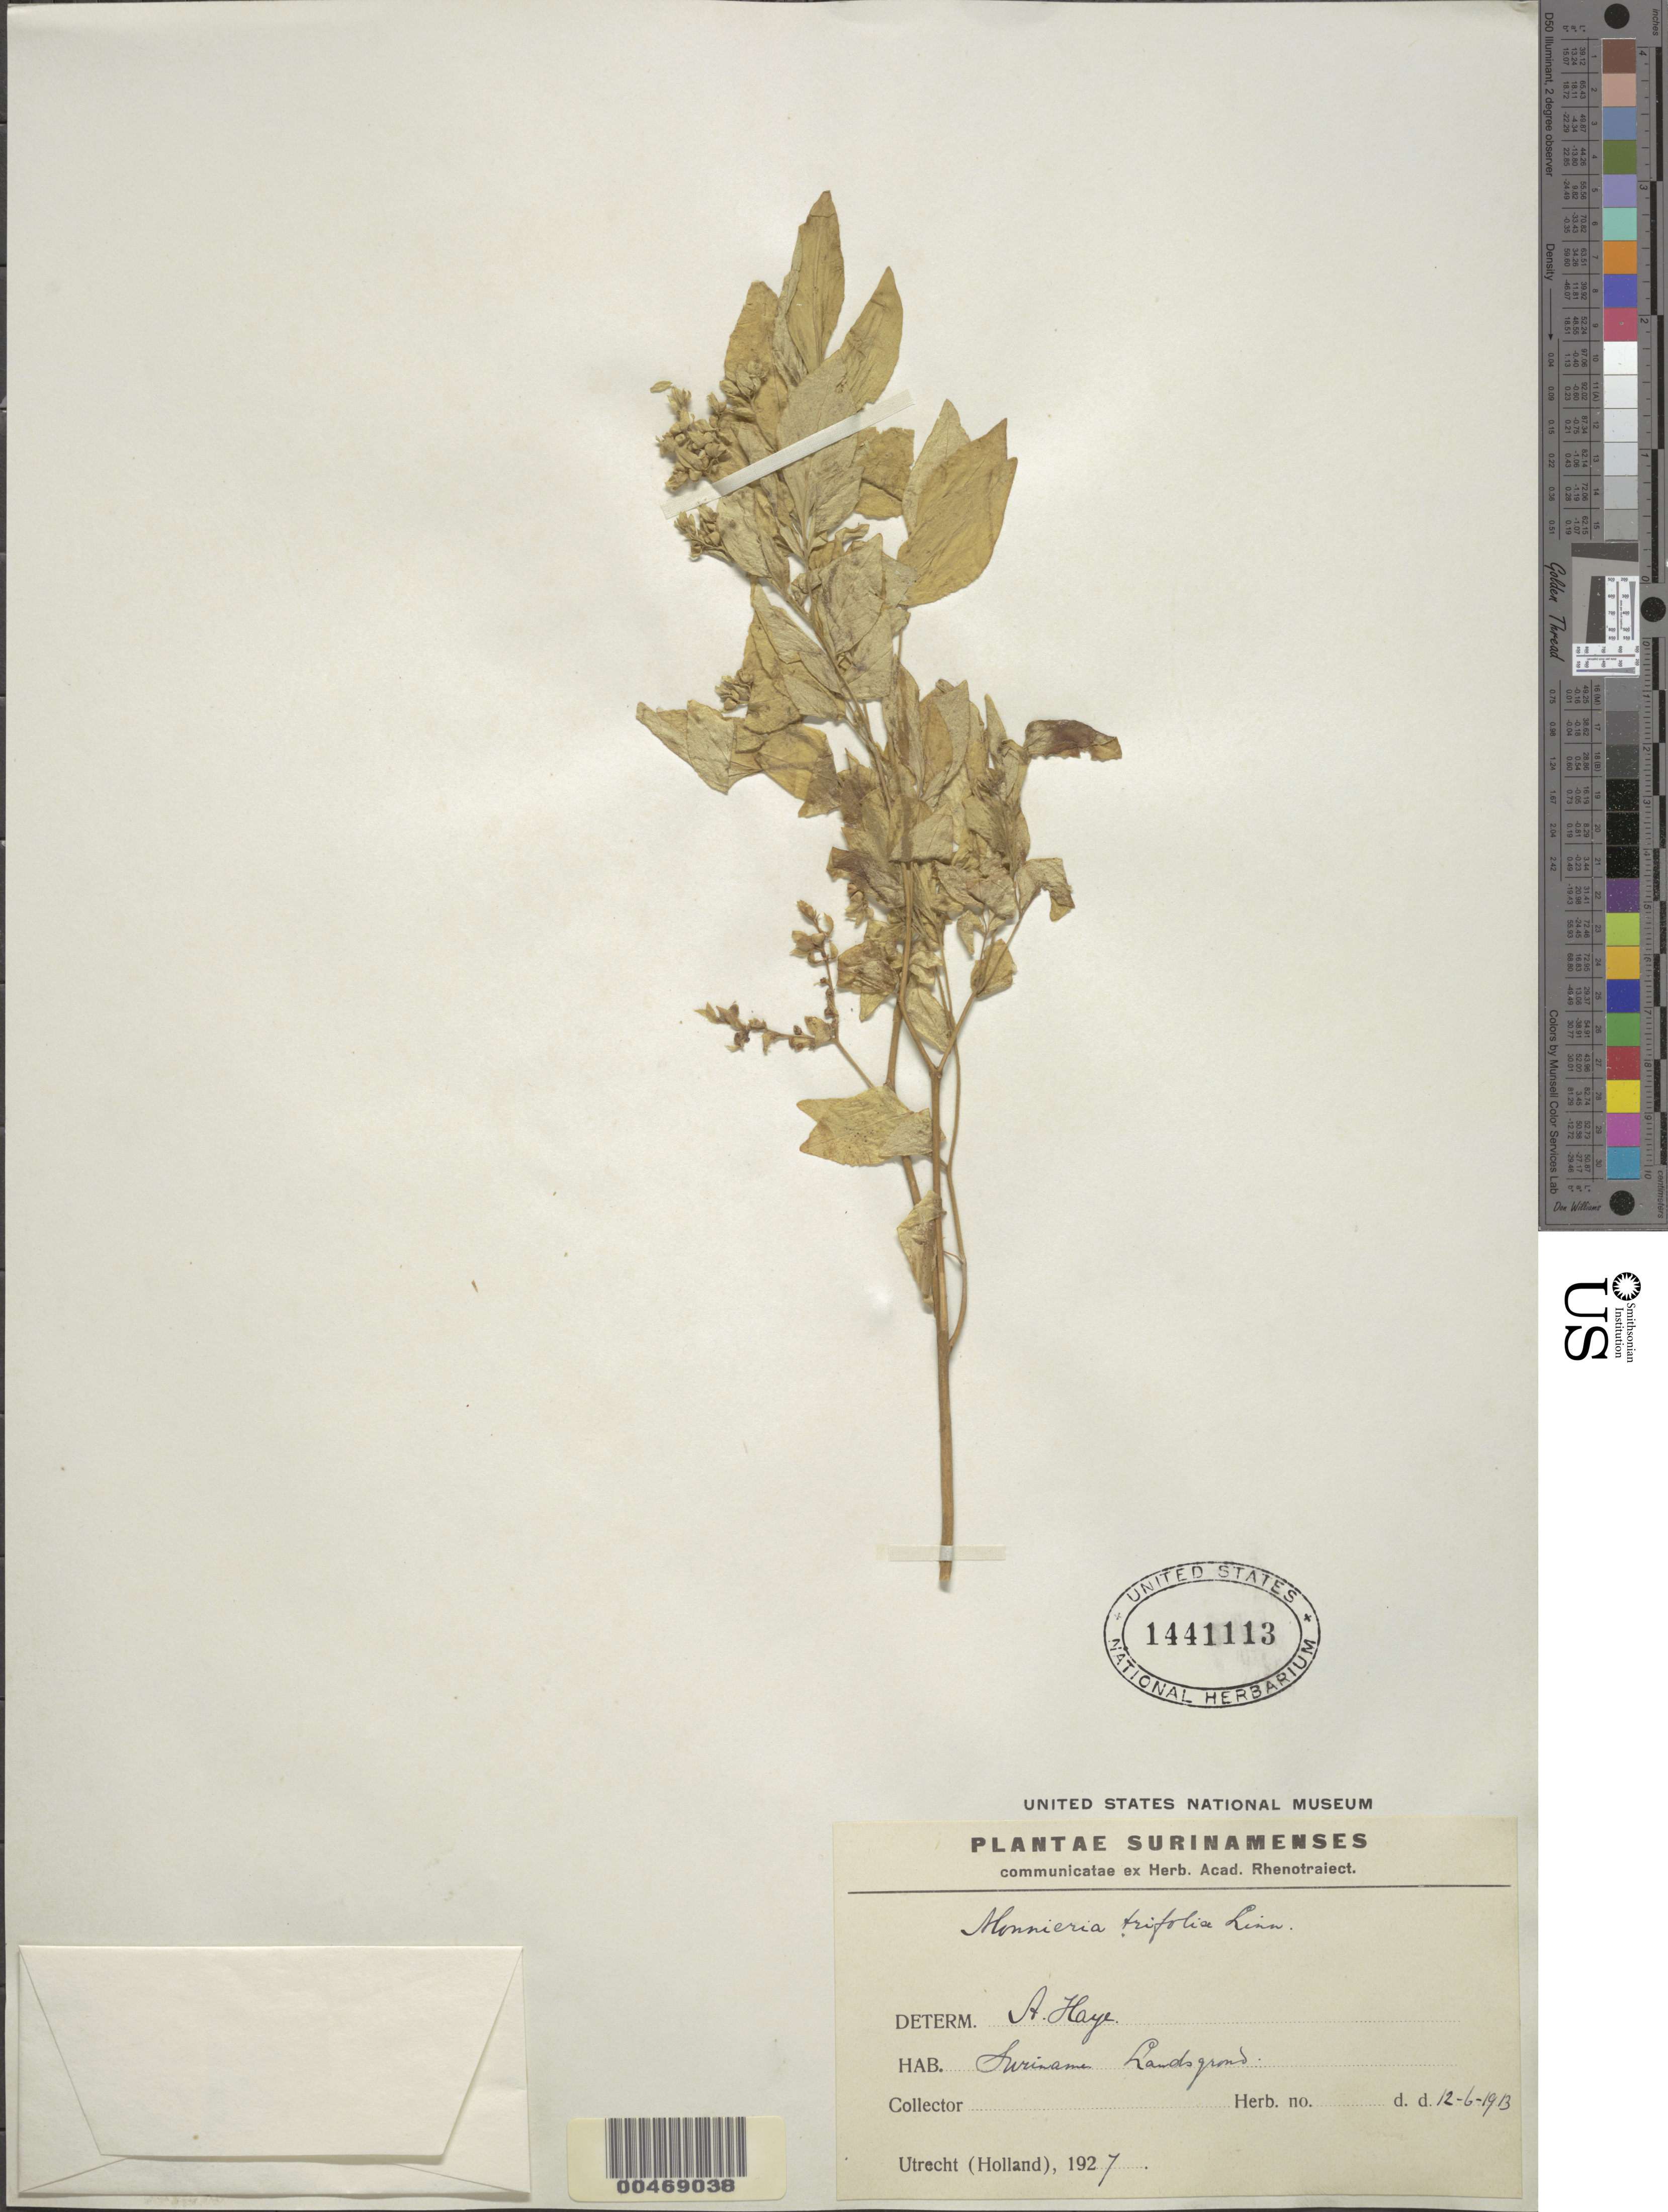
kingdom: Plantae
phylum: Tracheophyta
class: Magnoliopsida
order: Sapindales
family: Rutaceae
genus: Ertela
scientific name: Ertela trifolia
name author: (L.) Kuntze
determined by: Strong, Mark T., (BOT), Smithsonian Institution - National Museum of Natural History (UNITED STATES)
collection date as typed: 12-Jun-13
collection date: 1913-06-12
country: Suriname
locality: Landsgrond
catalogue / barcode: US 1441113